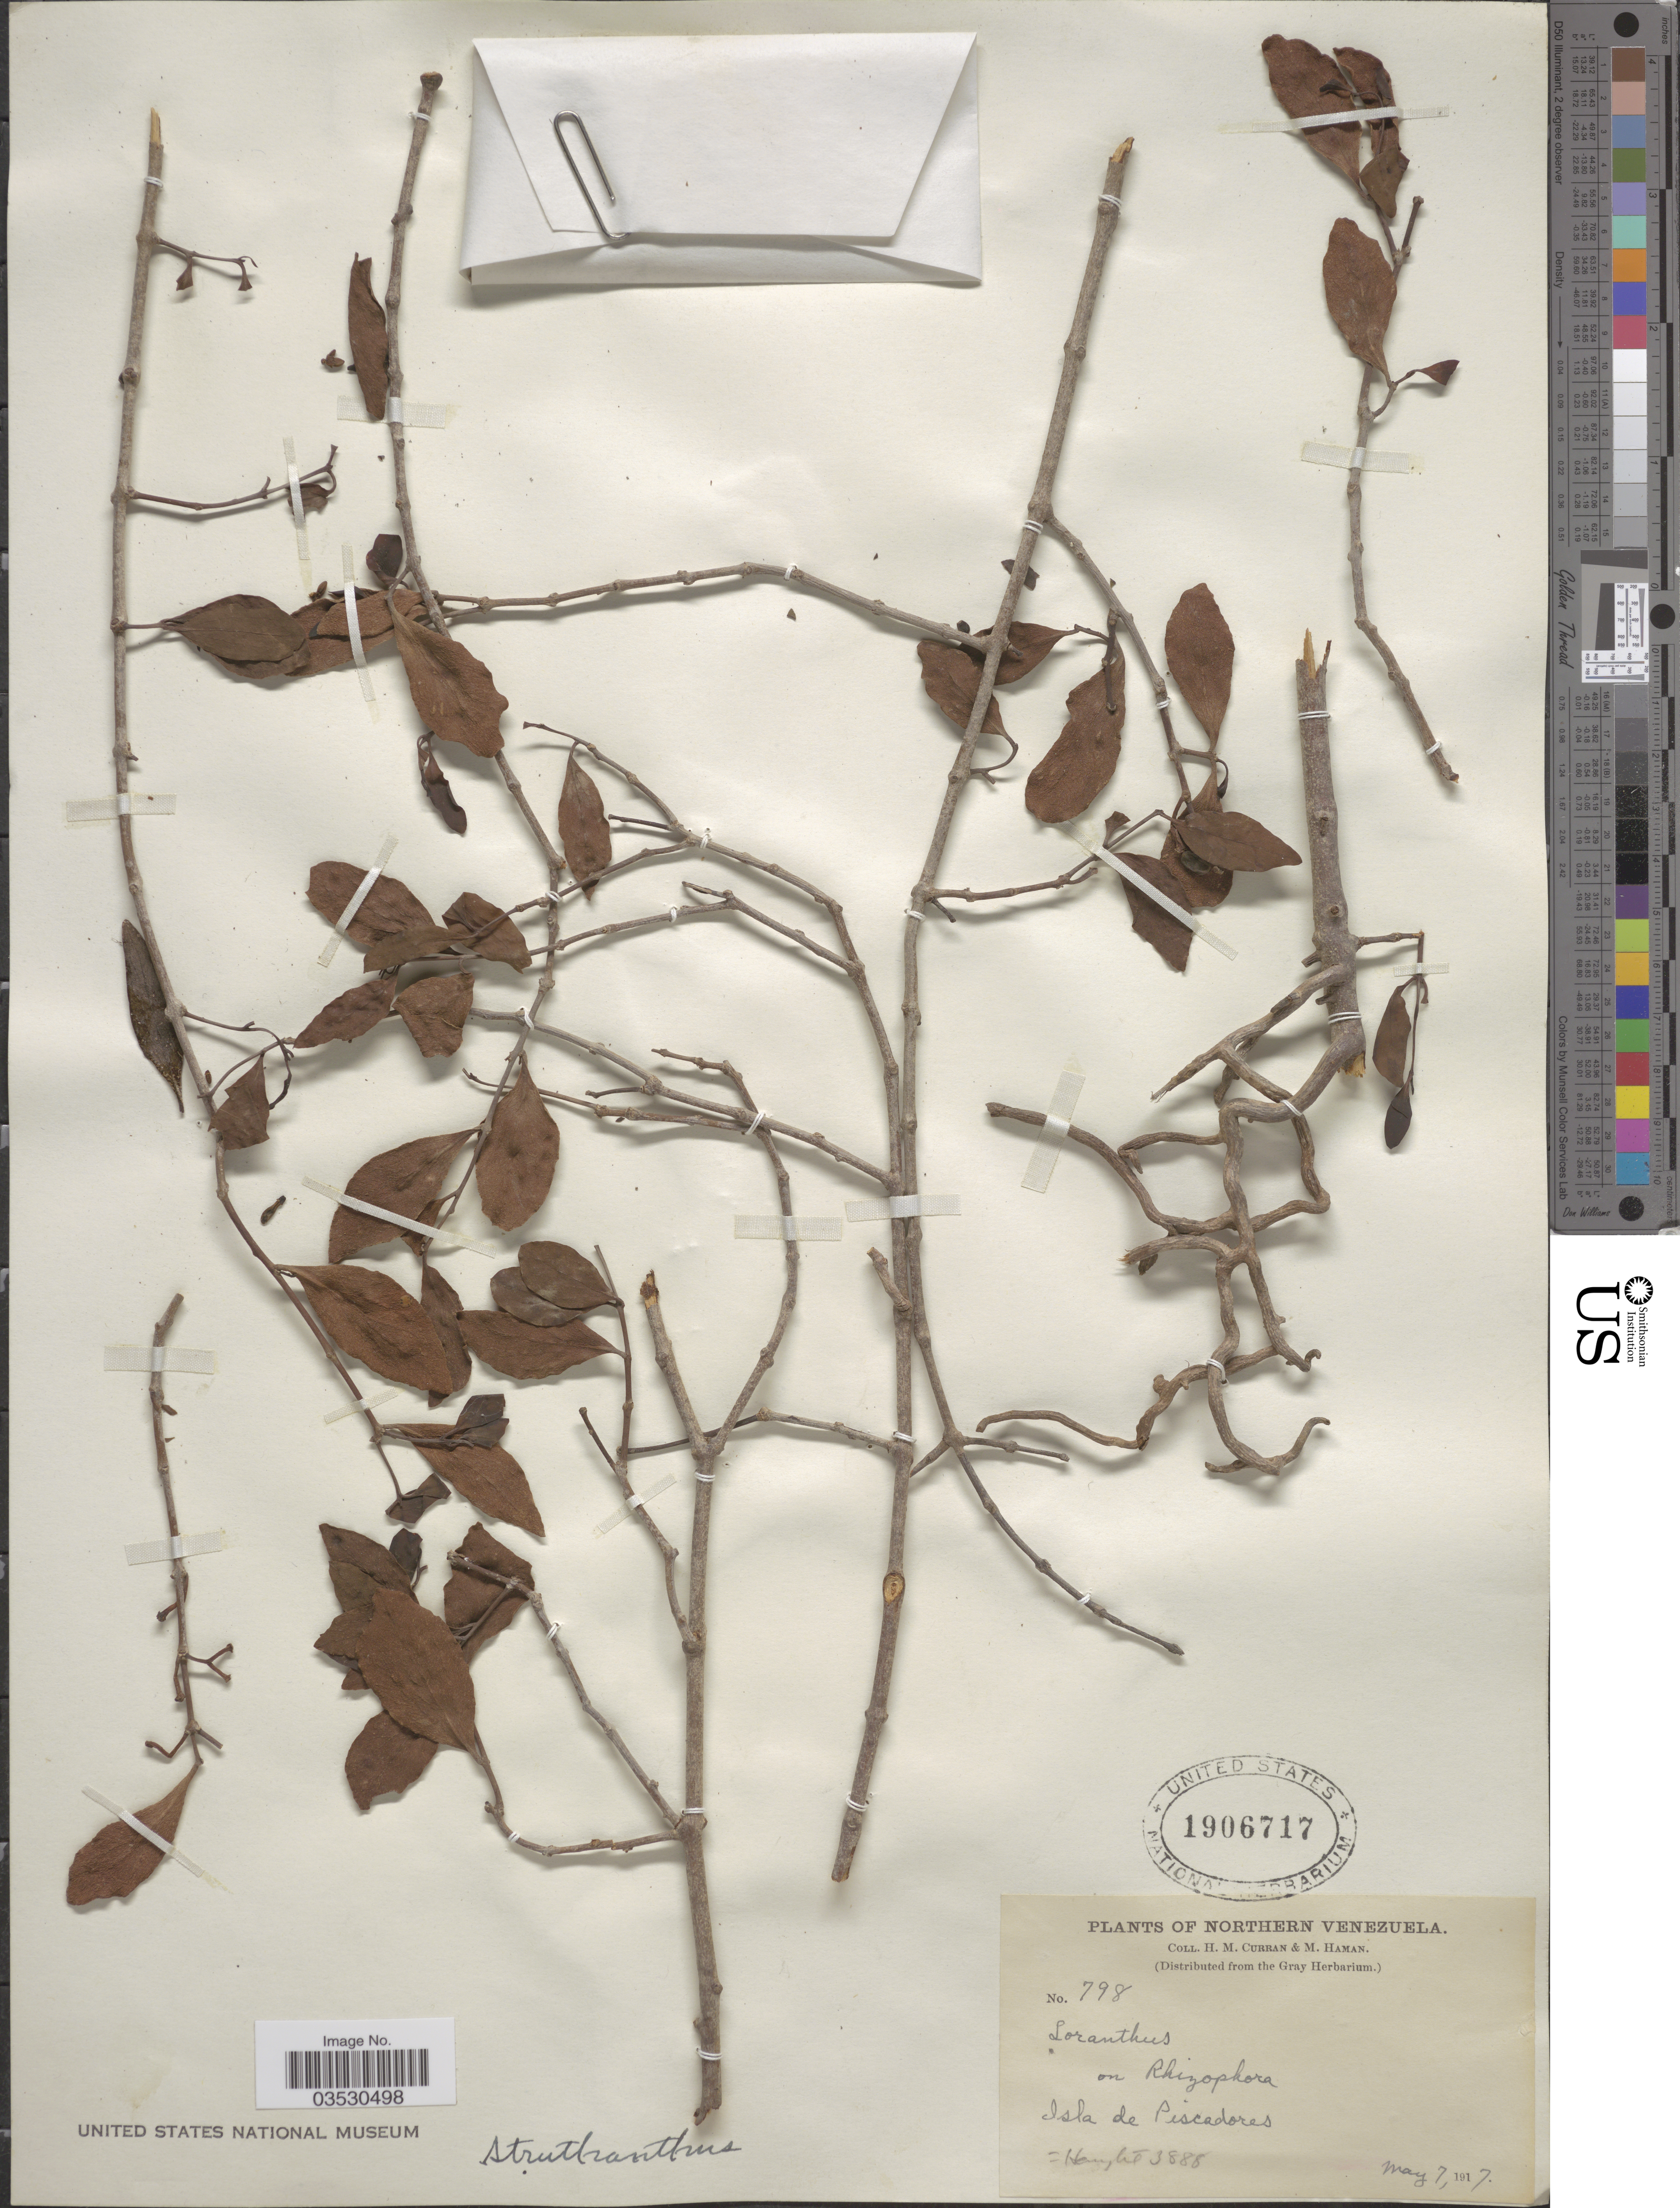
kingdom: Plantae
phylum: Tracheophyta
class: Magnoliopsida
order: Santalales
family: Loranthaceae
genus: Struthanthus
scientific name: Struthanthus sp.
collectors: H. M. Curran & M. Haman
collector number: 798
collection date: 1917-05-07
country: Venezuela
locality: Northern Venezuela. Isla de Piscadores.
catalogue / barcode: US 1906717